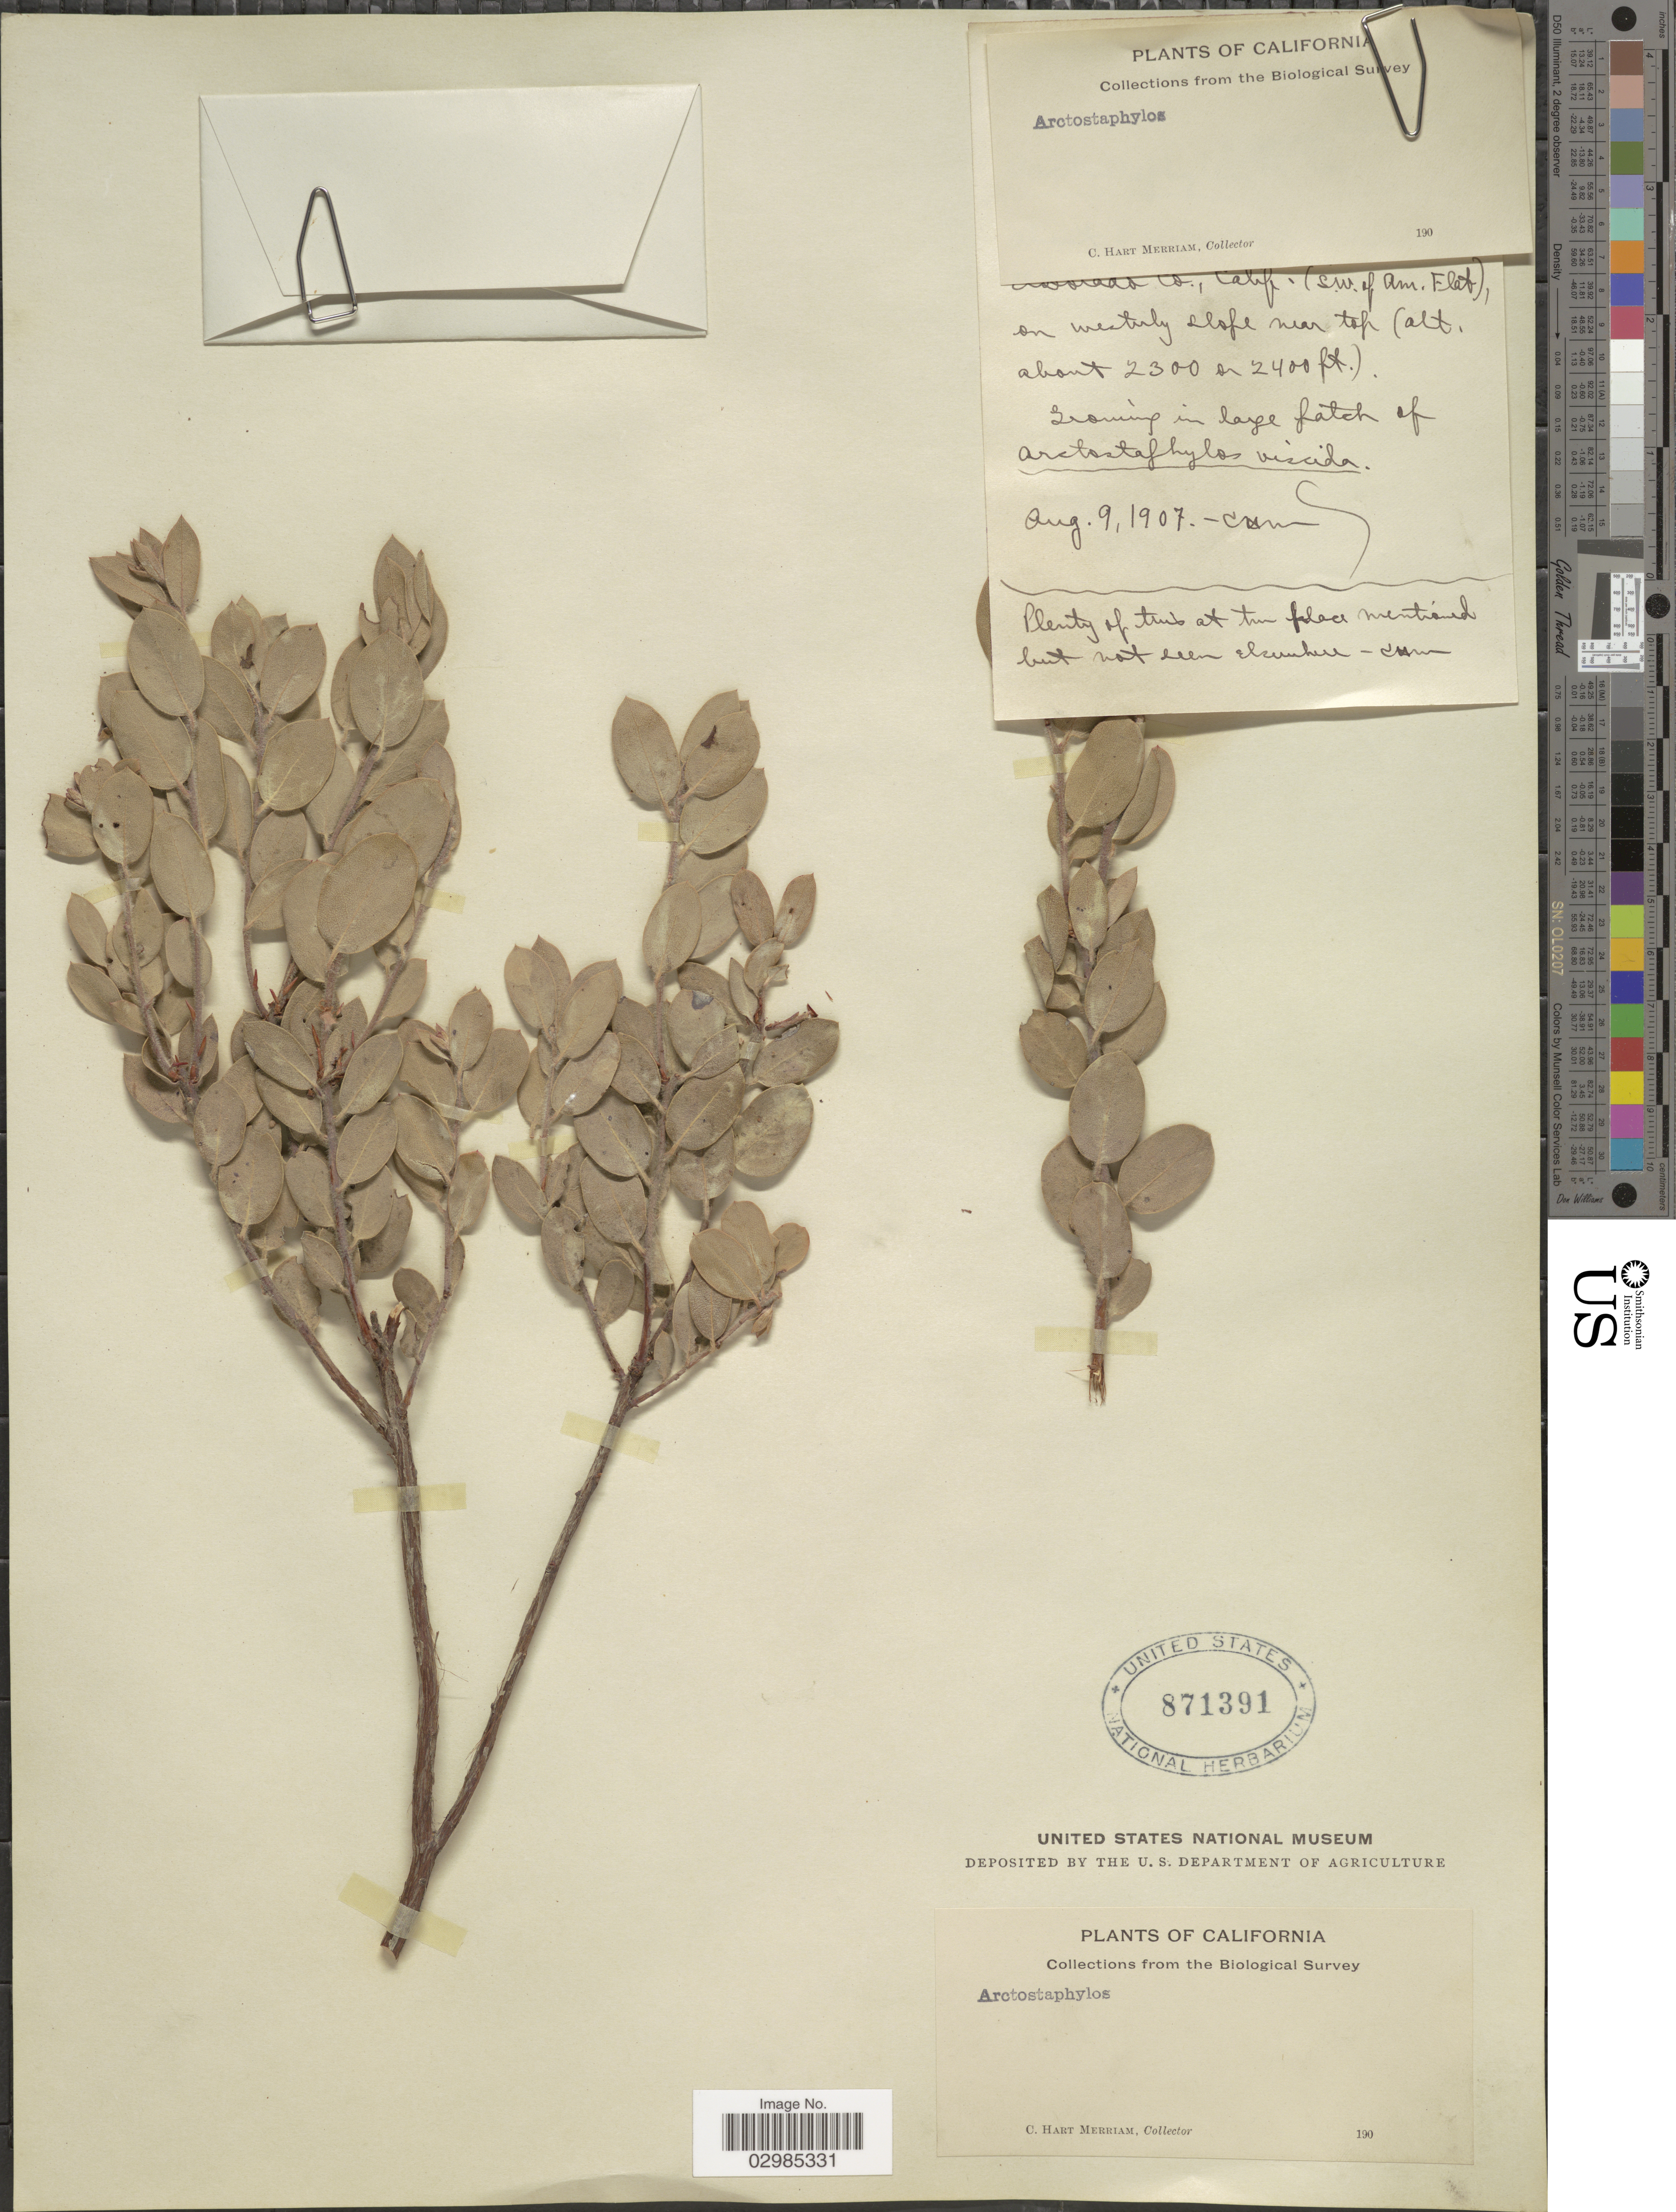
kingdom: Plantae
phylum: Tracheophyta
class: Magnoliopsida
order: Ericales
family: Ericaceae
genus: Arctostaphylos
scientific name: Arctostaphylos cratericola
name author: (Donn. Sm.) Donn. Sm.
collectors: C. Merriam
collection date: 1907-08-09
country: United States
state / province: California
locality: [illegible text] Co. (s.w. of Am. Flat), on westerly slope near the top.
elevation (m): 701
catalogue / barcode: US 871391